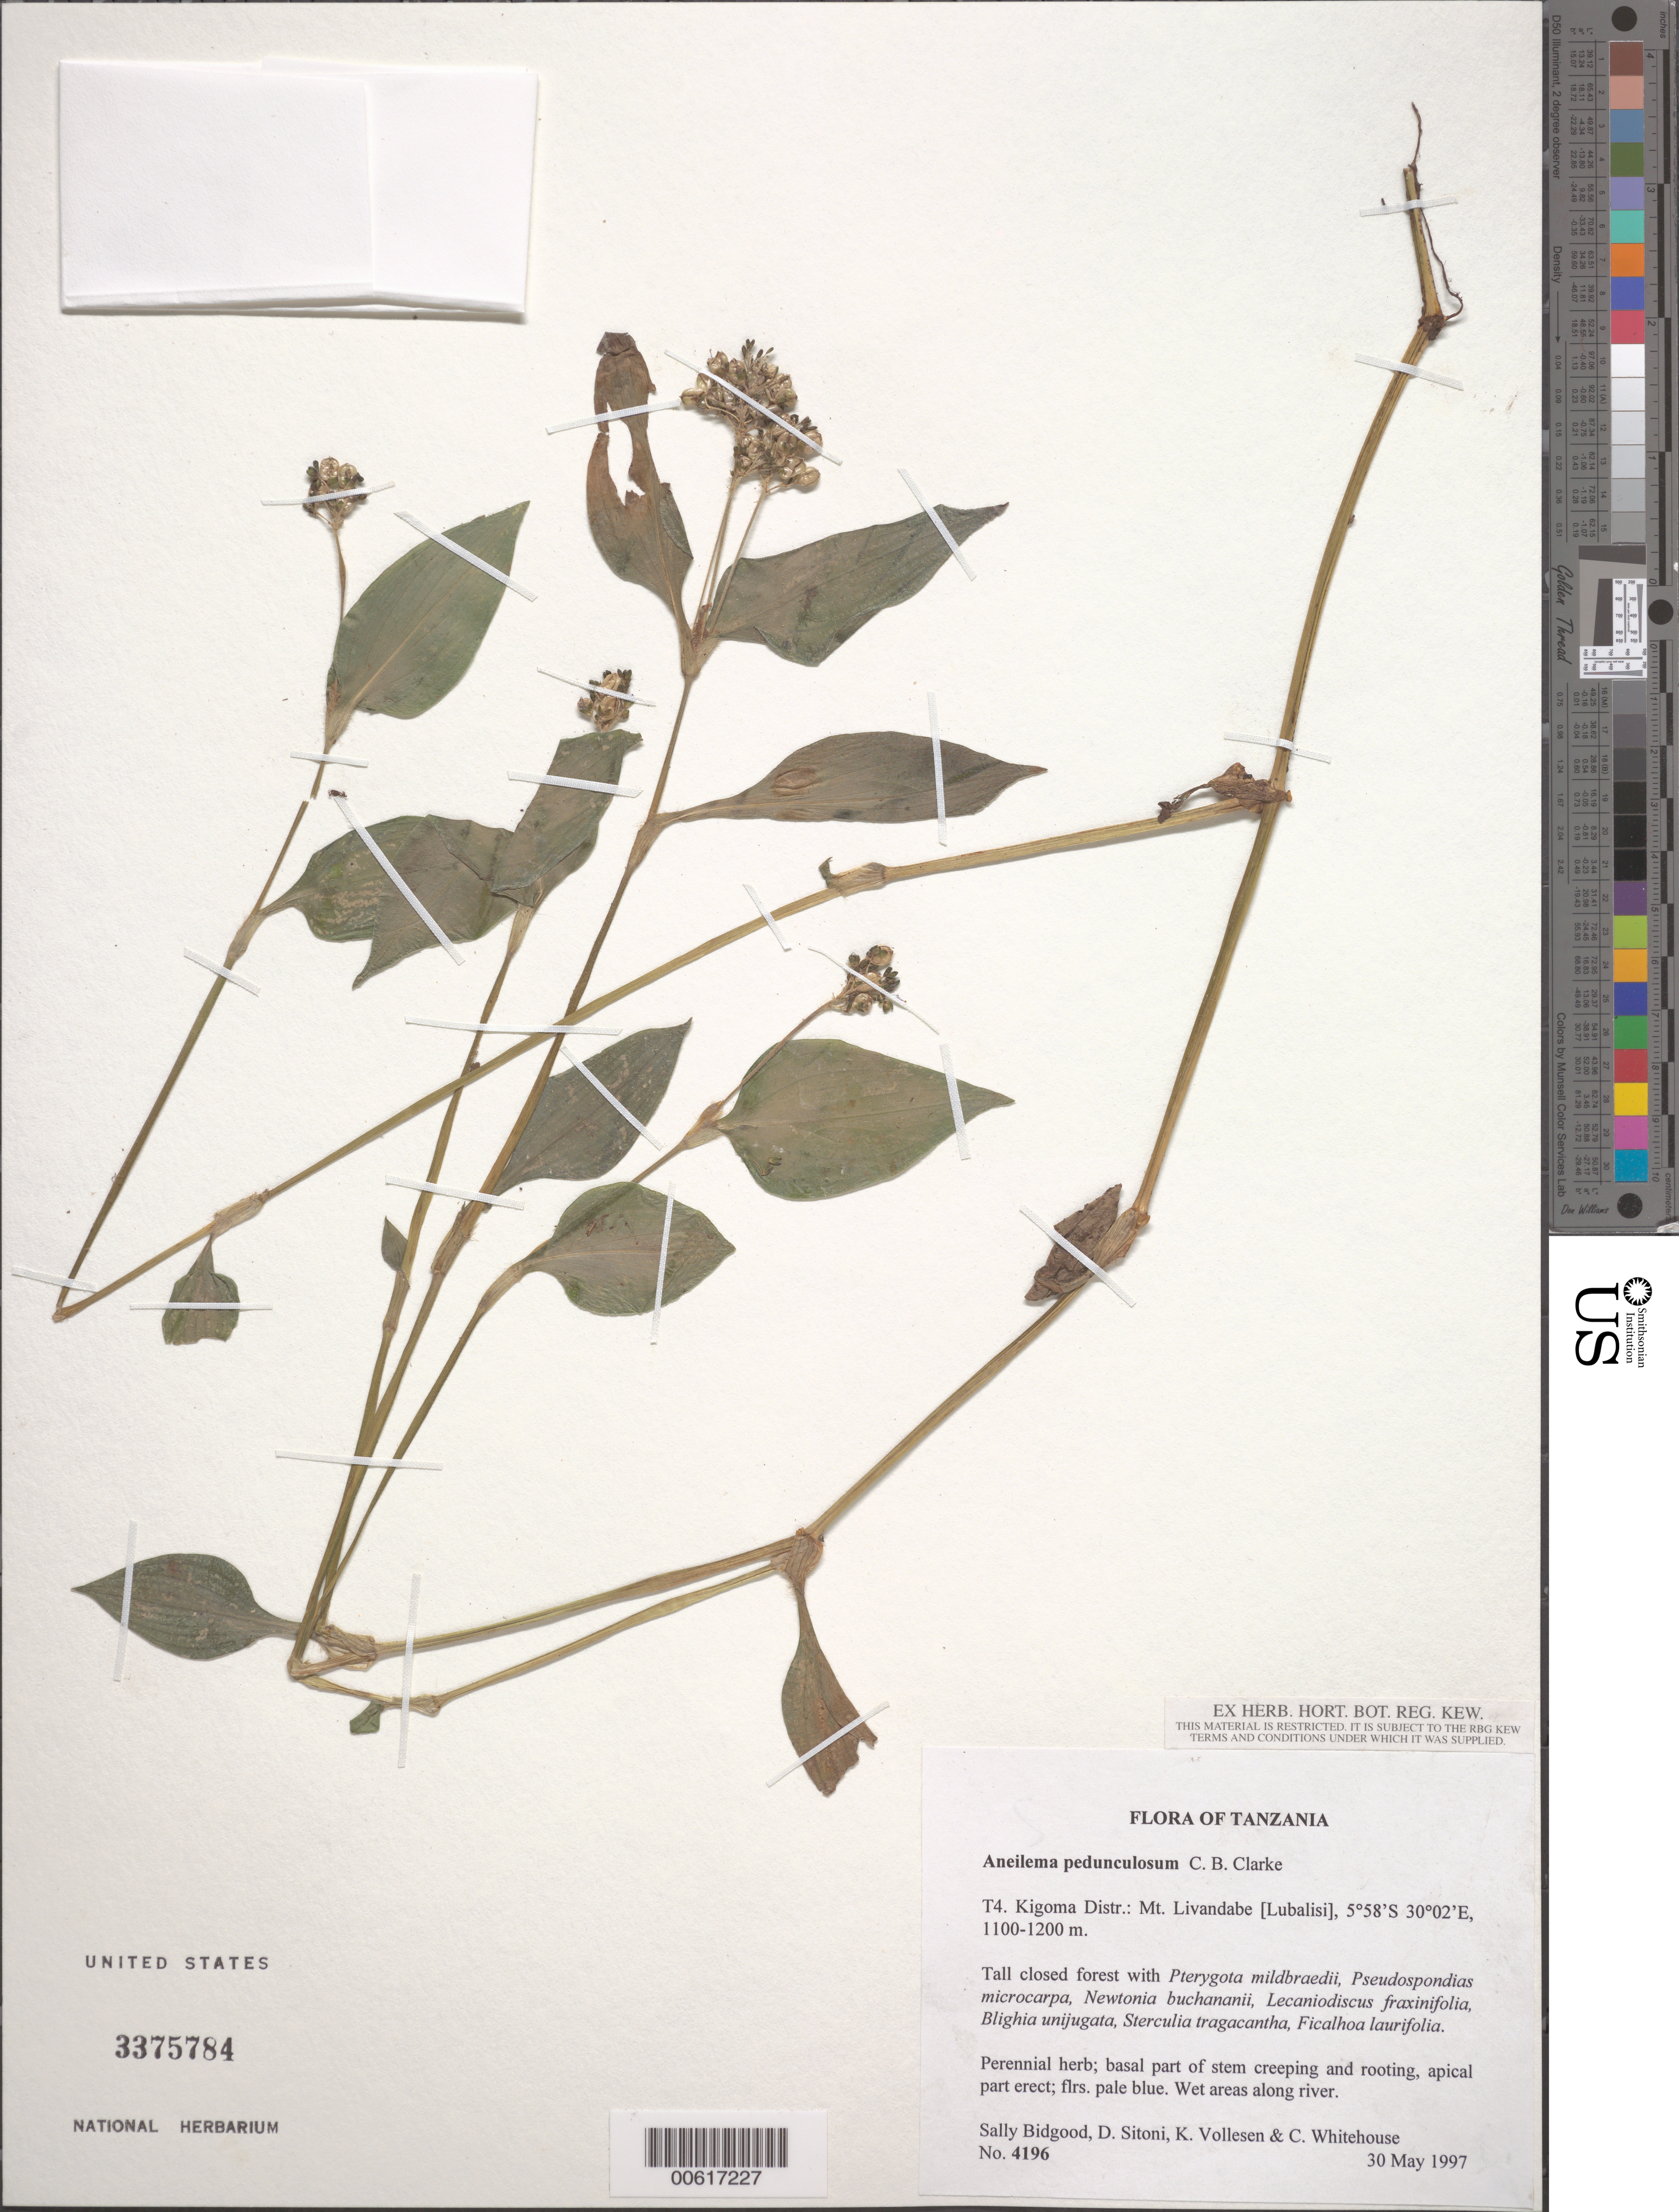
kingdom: Plantae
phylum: Tracheophyta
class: Liliopsida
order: Commelinales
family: Commelinaceae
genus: Aneilema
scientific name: Aneilema pedunculosum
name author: C.B. Clarke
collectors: G. Bidgood, D. Sitoni, K. Vollesen & C. Whitehouse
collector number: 4196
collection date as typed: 30 May 1997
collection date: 1997-05-30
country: Tanzania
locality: T4 kigoma dist., mt. livandabe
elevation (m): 1100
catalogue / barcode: US 3375784